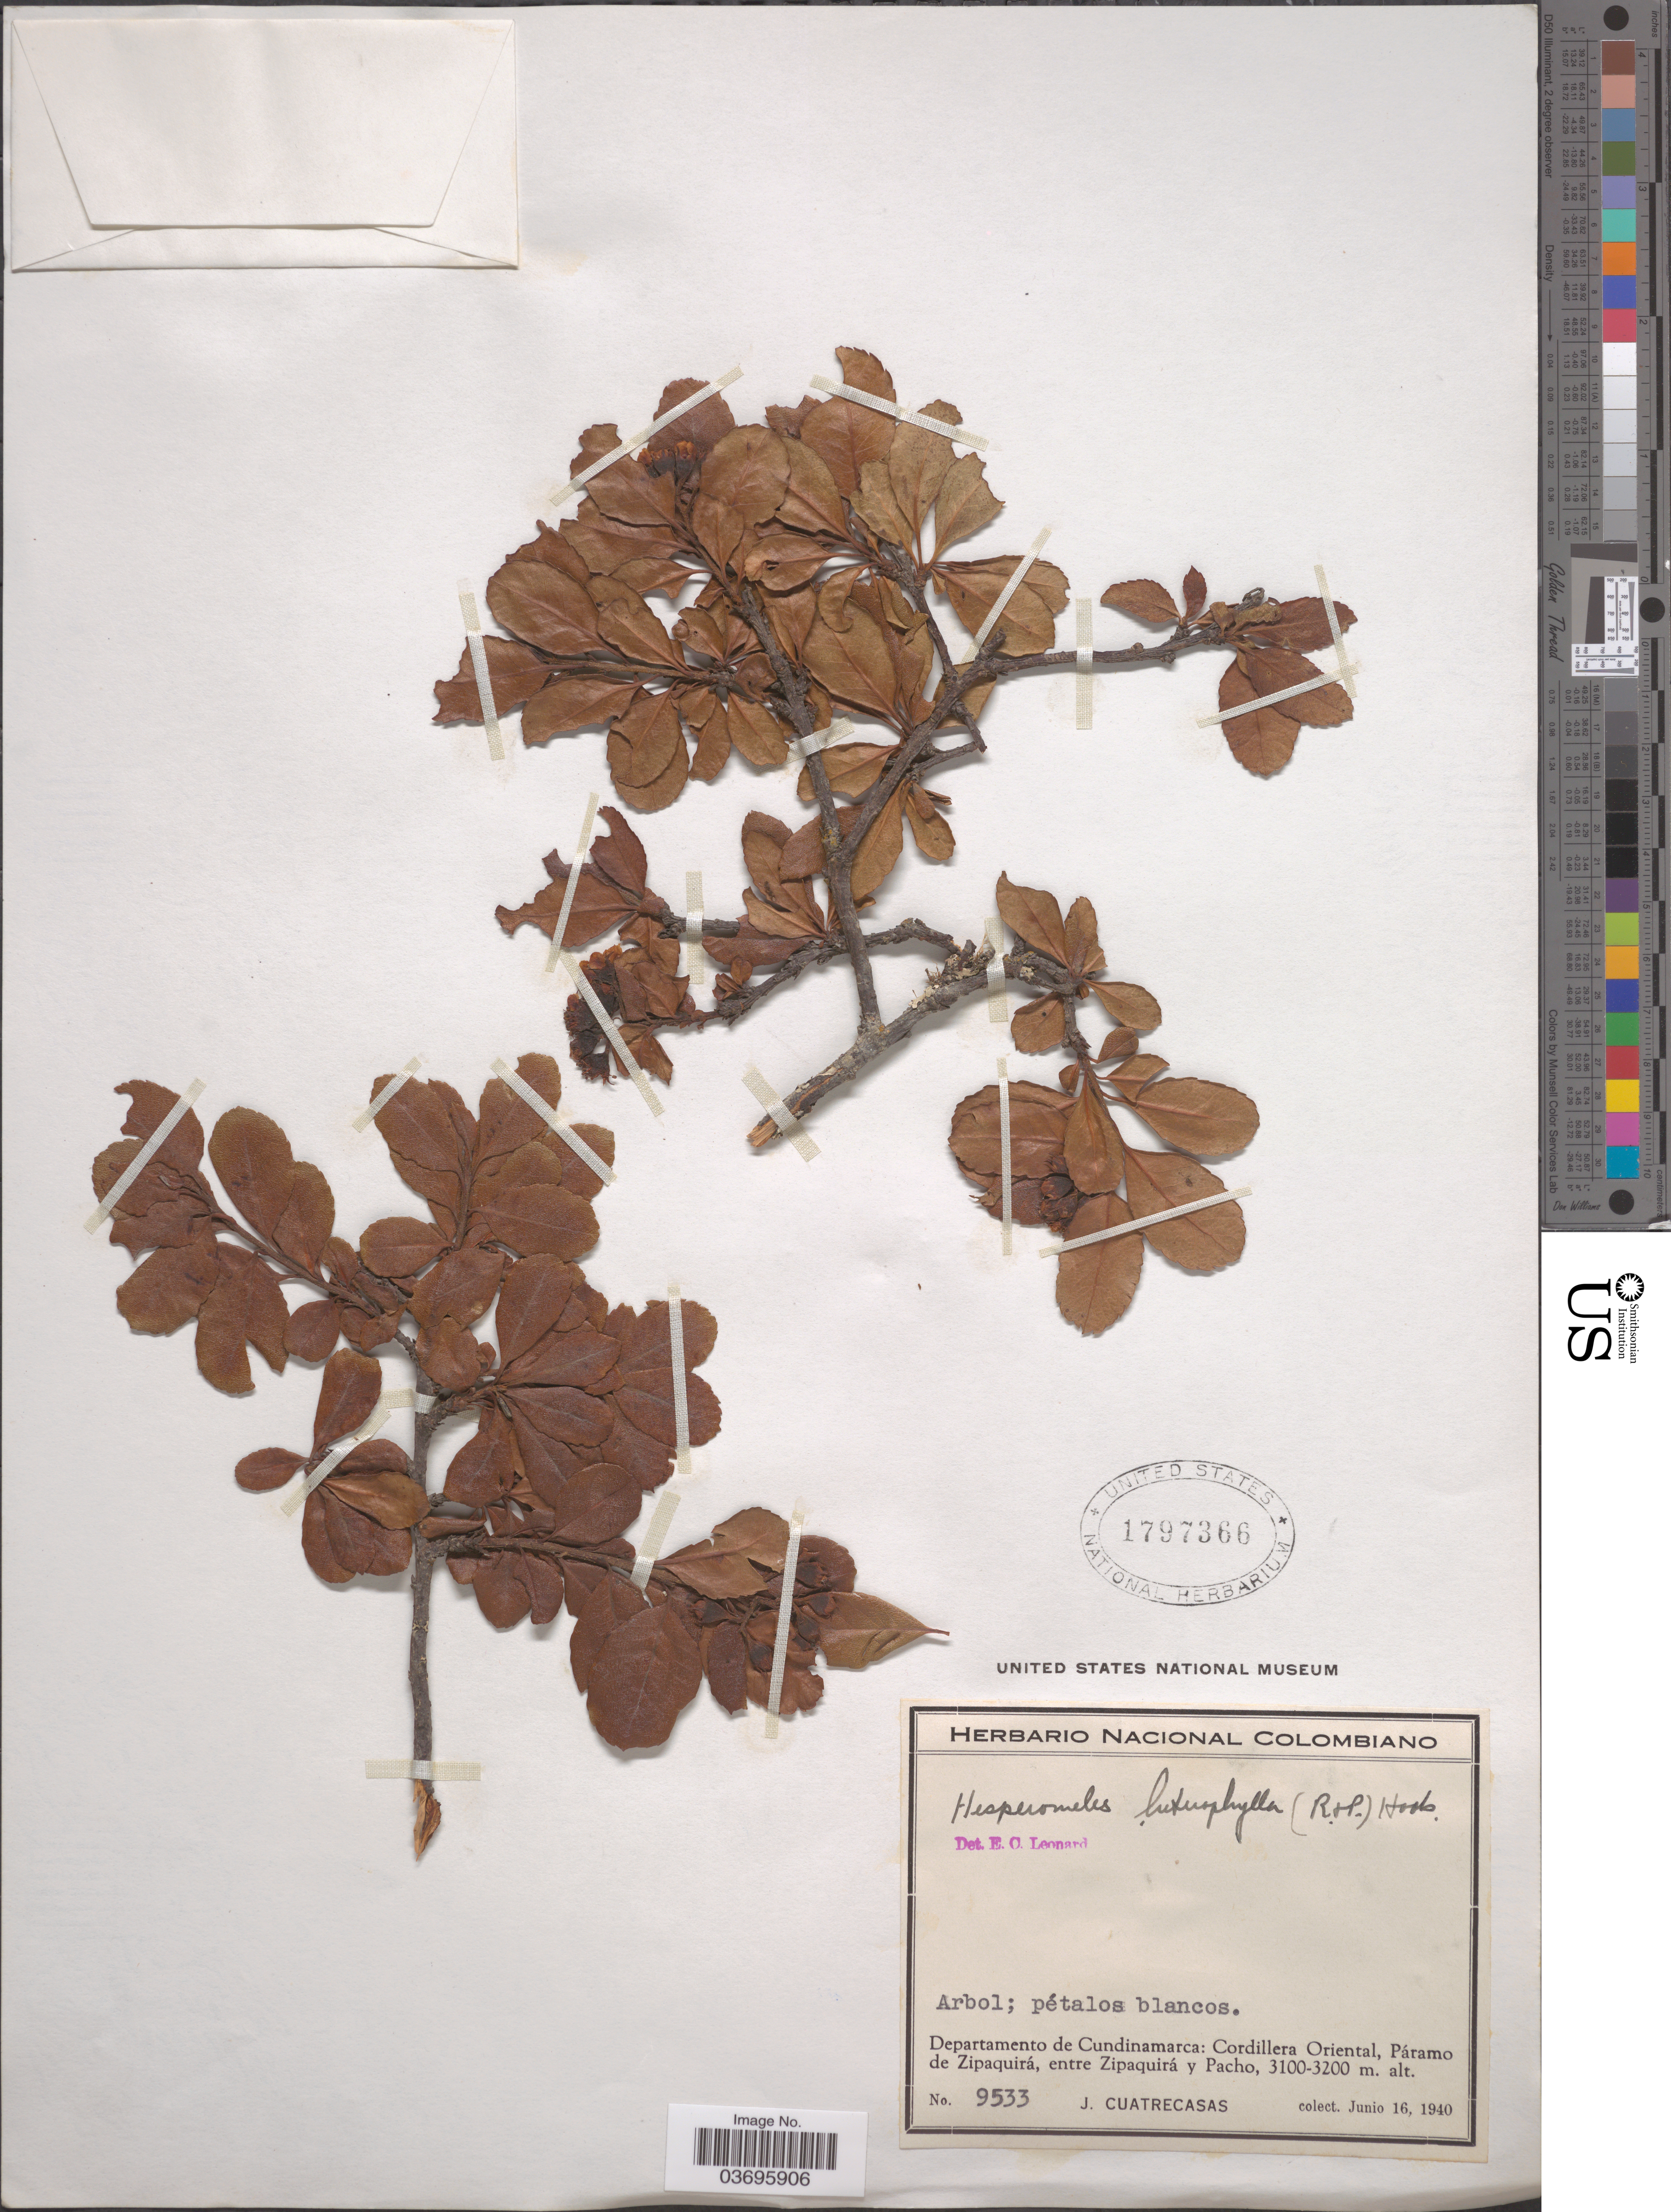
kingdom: Plantae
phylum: Tracheophyta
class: Magnoliopsida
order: Rosales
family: Rosaceae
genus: Hesperomeles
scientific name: Hesperomeles heterophylla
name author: (Ruiz & Pav.) Hook.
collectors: J. Cuatrecasas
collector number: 9533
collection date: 1940-06-16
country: Colombia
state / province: Cundinamarca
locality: Departamento de Cundinamarca: Cordillera Oriental, Páramo de Zipaquirá, entre Zipaquirá y Pacho.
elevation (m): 3100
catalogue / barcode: US 1797366